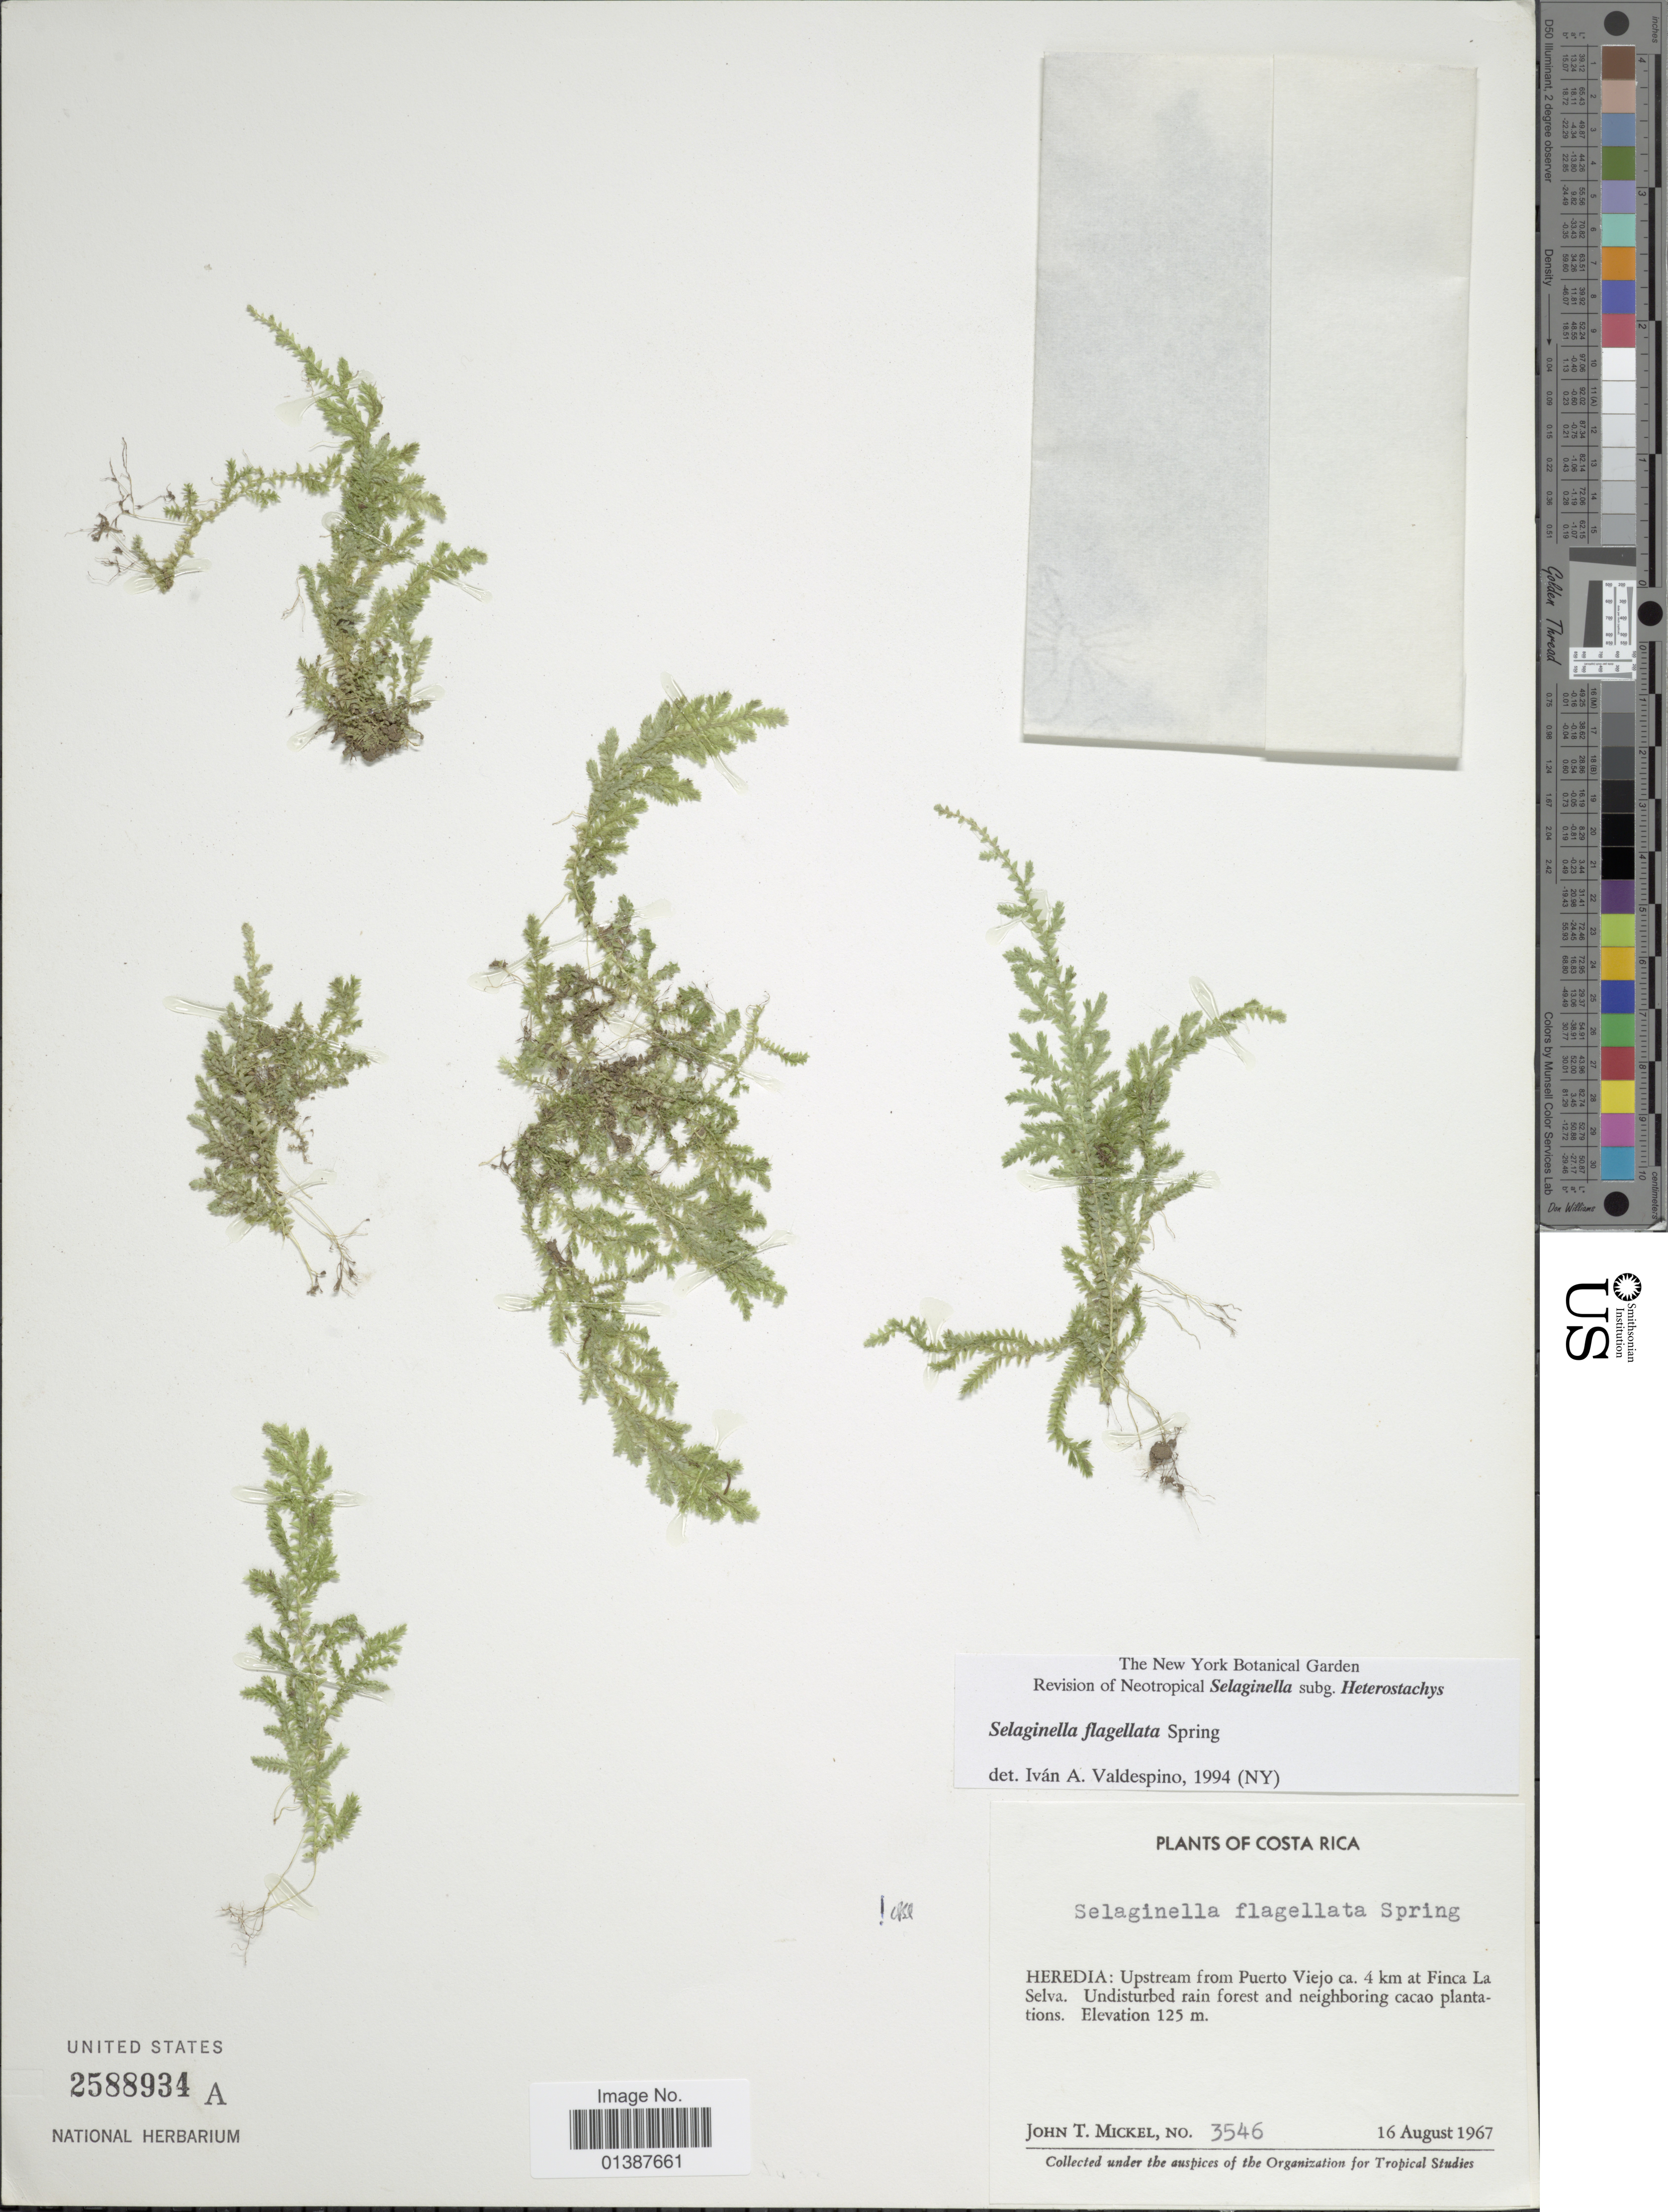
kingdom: Plantae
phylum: Tracheophyta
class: Lycopodiopsida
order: Selaginellales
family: Selaginellaceae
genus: Selaginella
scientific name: Selaginella flagellata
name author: Spring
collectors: J. T. Mickel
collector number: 3546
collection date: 1967-08-16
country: Costa Rica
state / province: Heredia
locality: Upstream from Puerto Viejo ca. 40 km at Finca La Selva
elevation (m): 125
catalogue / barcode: US 2588934A